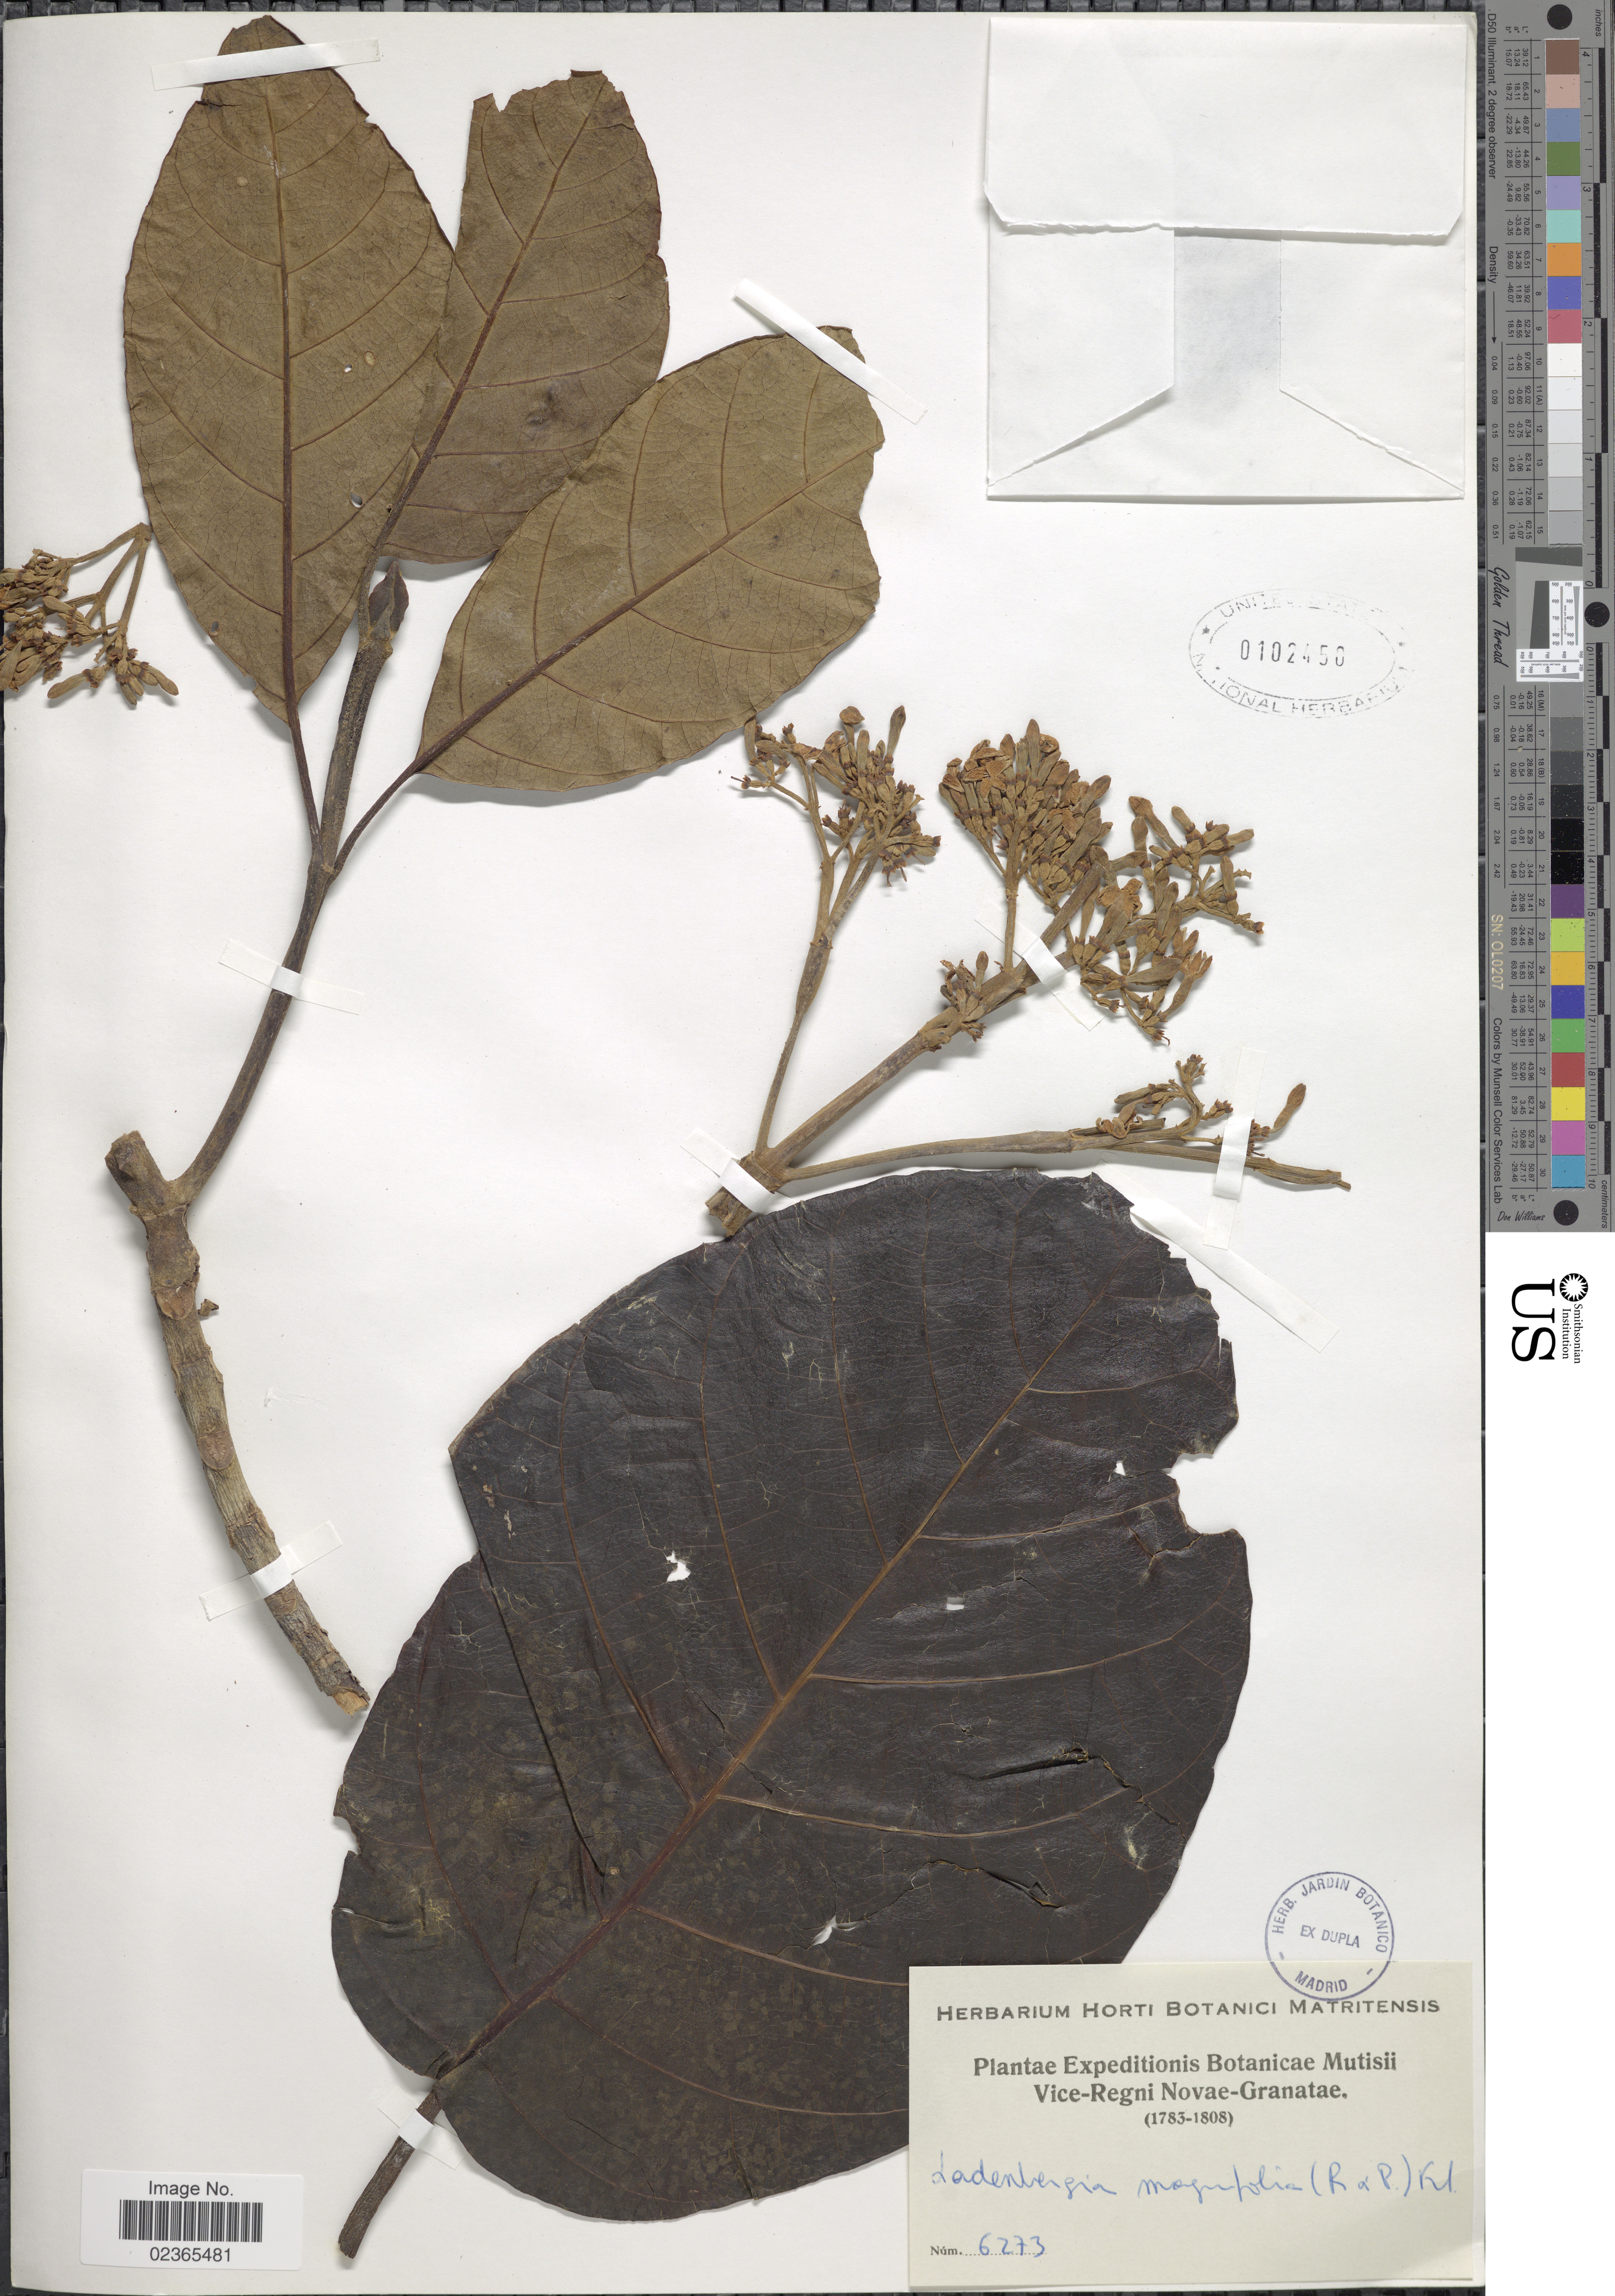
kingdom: Plantae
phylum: Tracheophyta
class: Magnoliopsida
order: Gentianales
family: Rubiaceae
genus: Cascarilla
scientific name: Cascarilla oblongifolia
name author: (Humb. ex Mutis) Wedd.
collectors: Expeditions Botanicae Mutisii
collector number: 6273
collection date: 1783/1808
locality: Vice-Regni Novae-Granatae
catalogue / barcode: US 102450